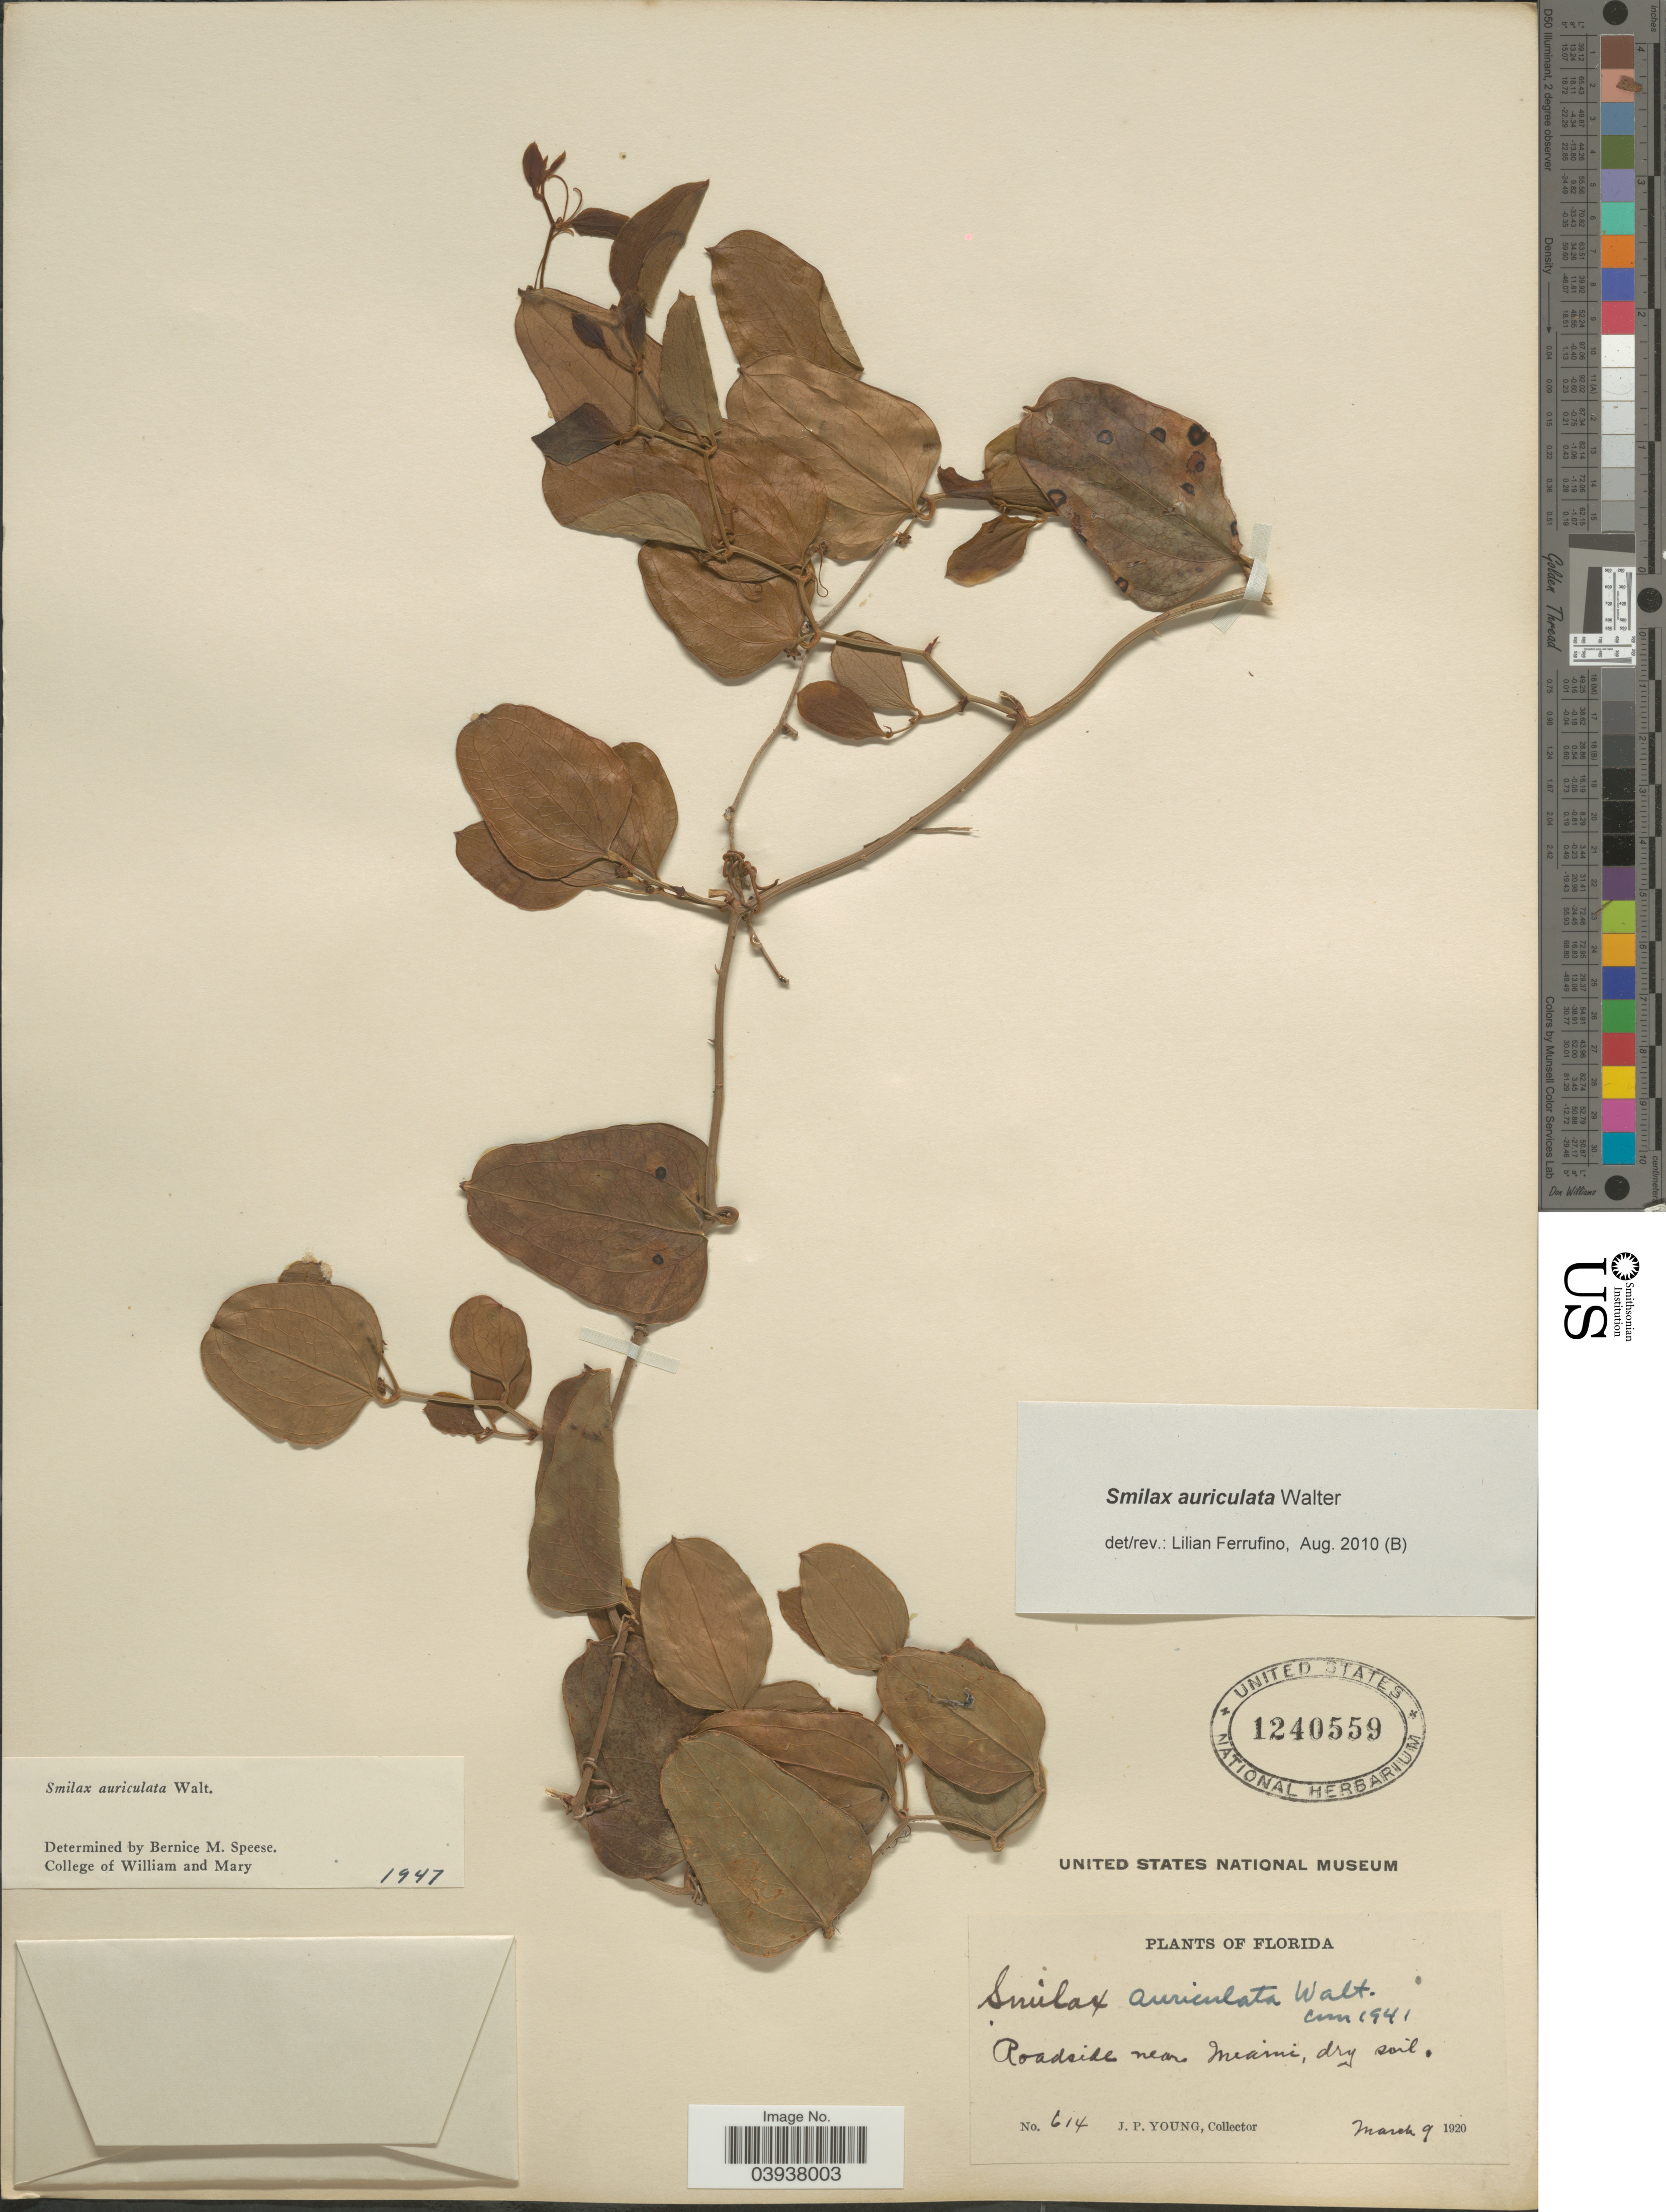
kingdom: Plantae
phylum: Tracheophyta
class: Liliopsida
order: Liliales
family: Smilacaceae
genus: Smilax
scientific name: Smilax auriculata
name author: Walter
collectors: J. P. Young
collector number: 614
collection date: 1920-03-09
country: United States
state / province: Florida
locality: Roadside near Miami.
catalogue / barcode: US 1240559